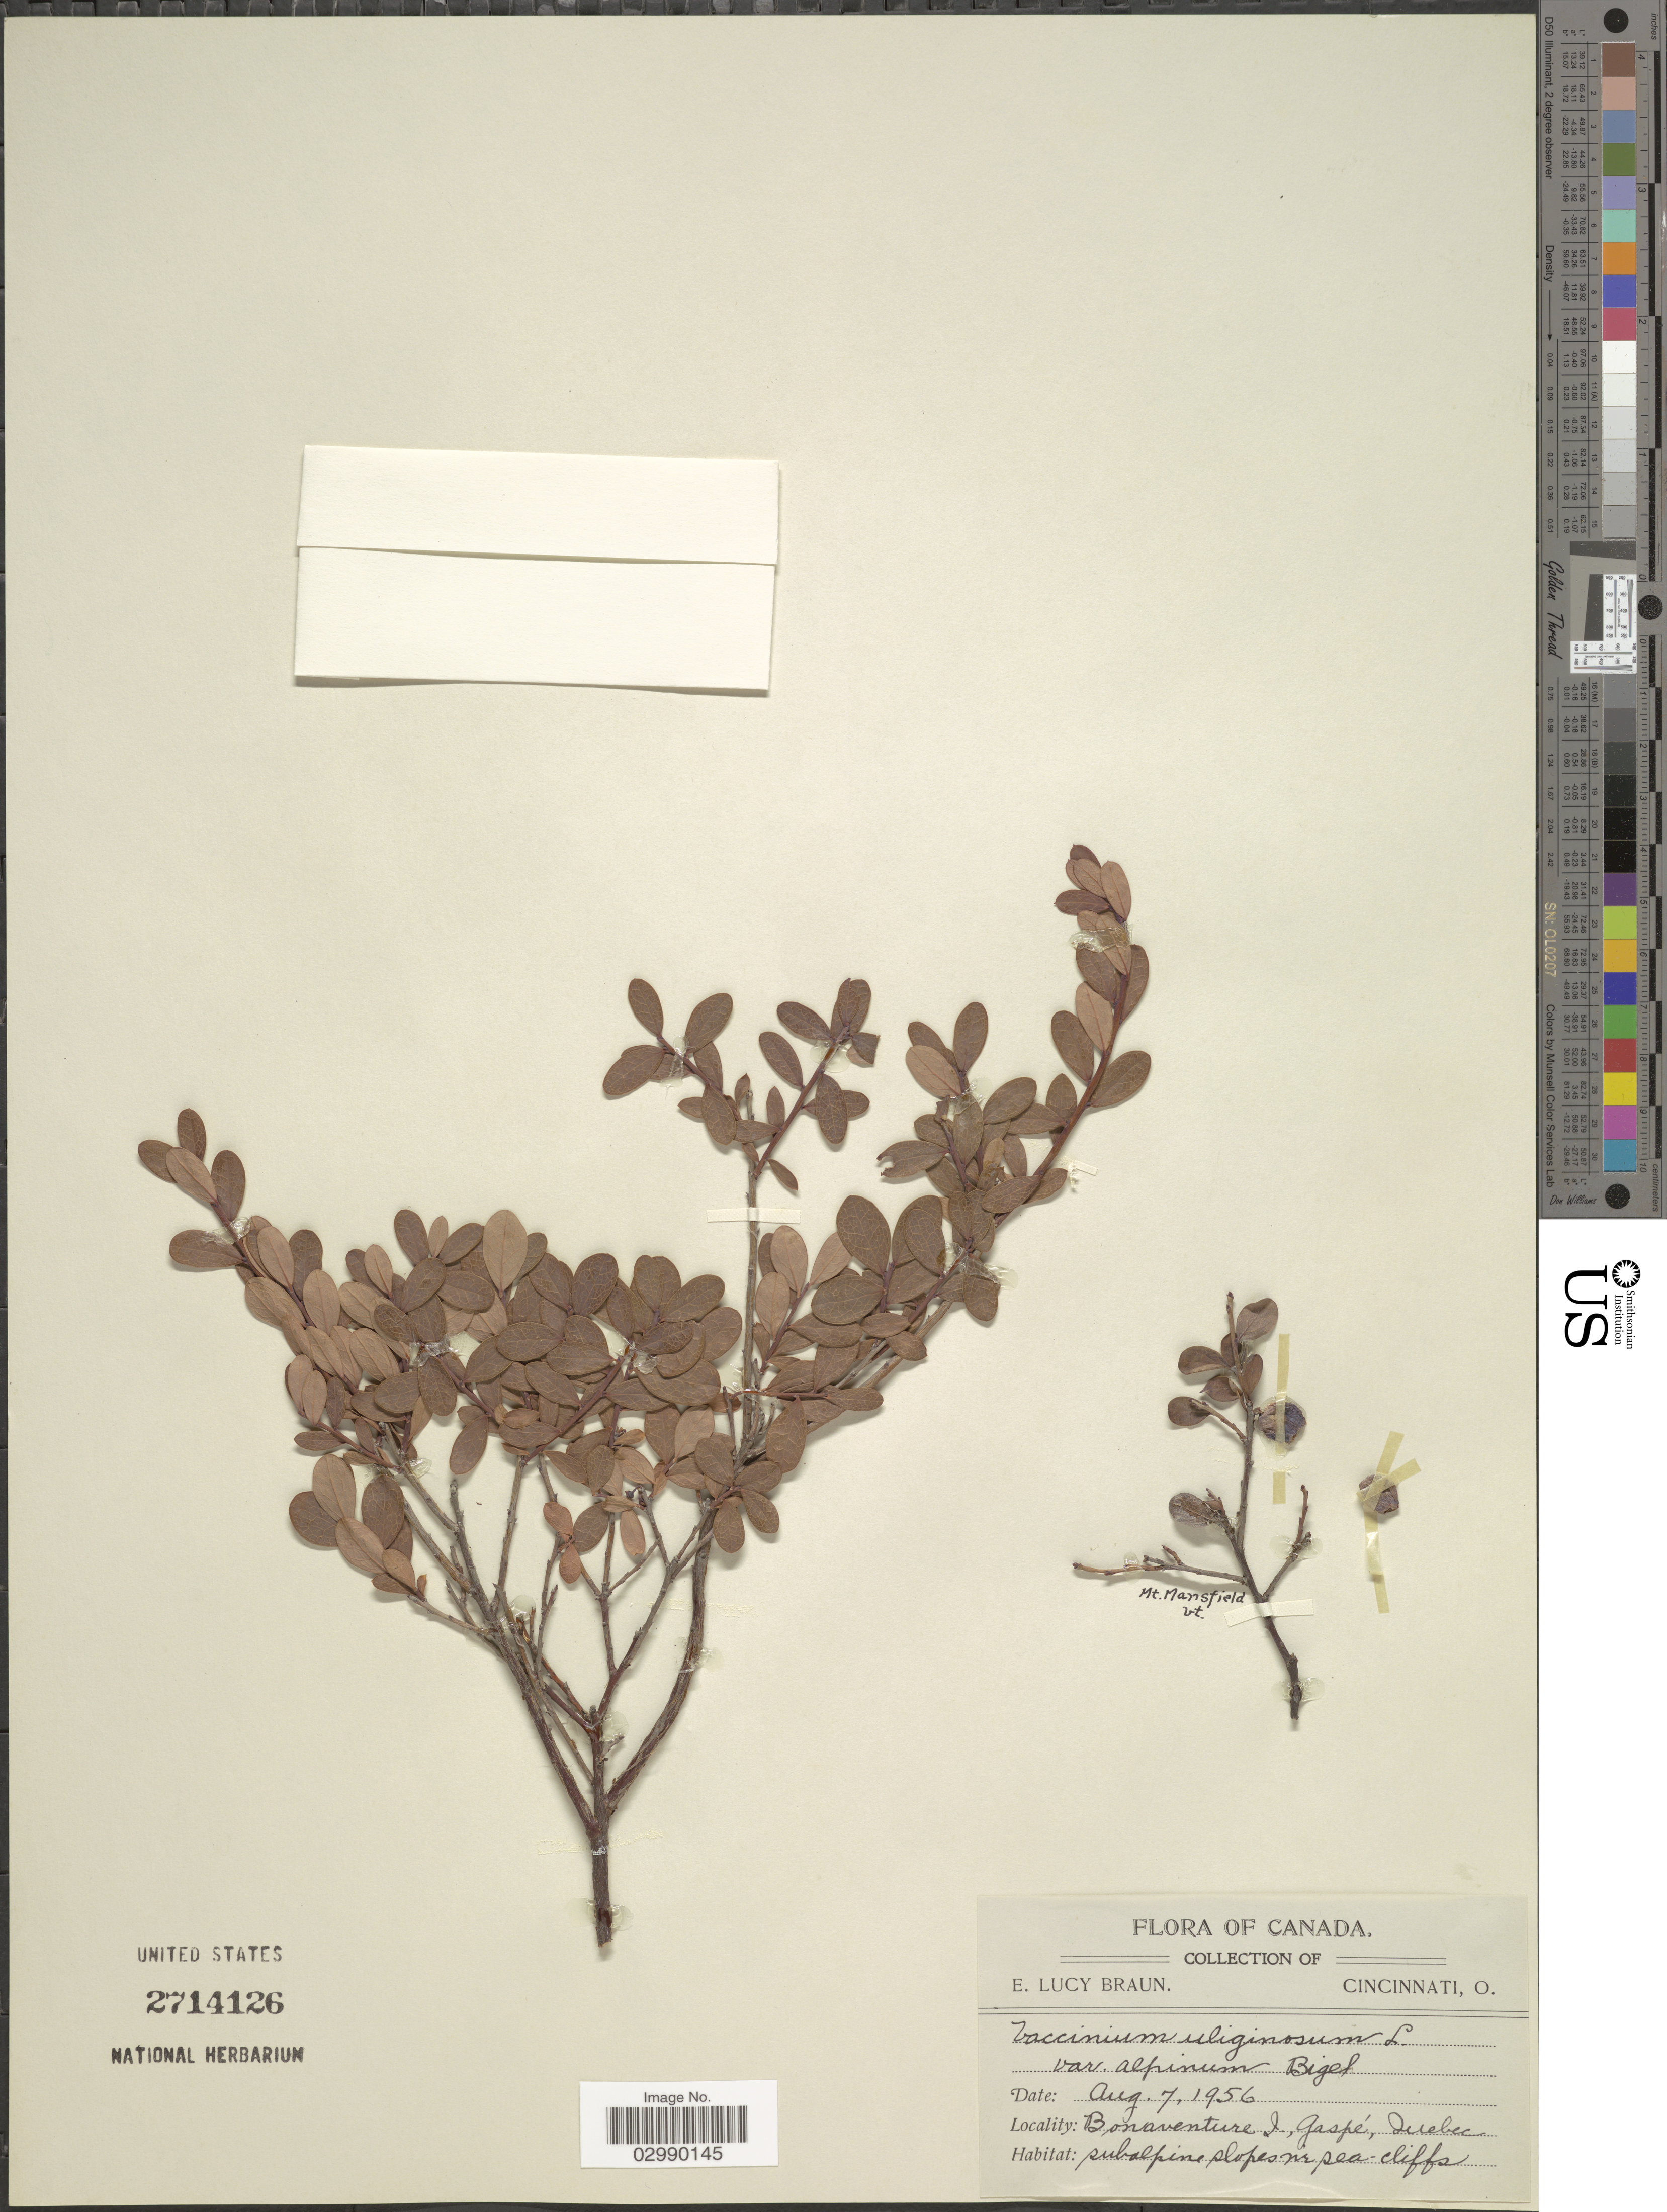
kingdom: Plantae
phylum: Tracheophyta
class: Magnoliopsida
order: Ericales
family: Ericaceae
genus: Vaccinium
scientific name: Vaccinium uliginosum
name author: L.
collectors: E. L. Braun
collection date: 1956-08-07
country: Canada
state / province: Quebec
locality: Bonaventure I. Gaspé.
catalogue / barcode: US 2714126